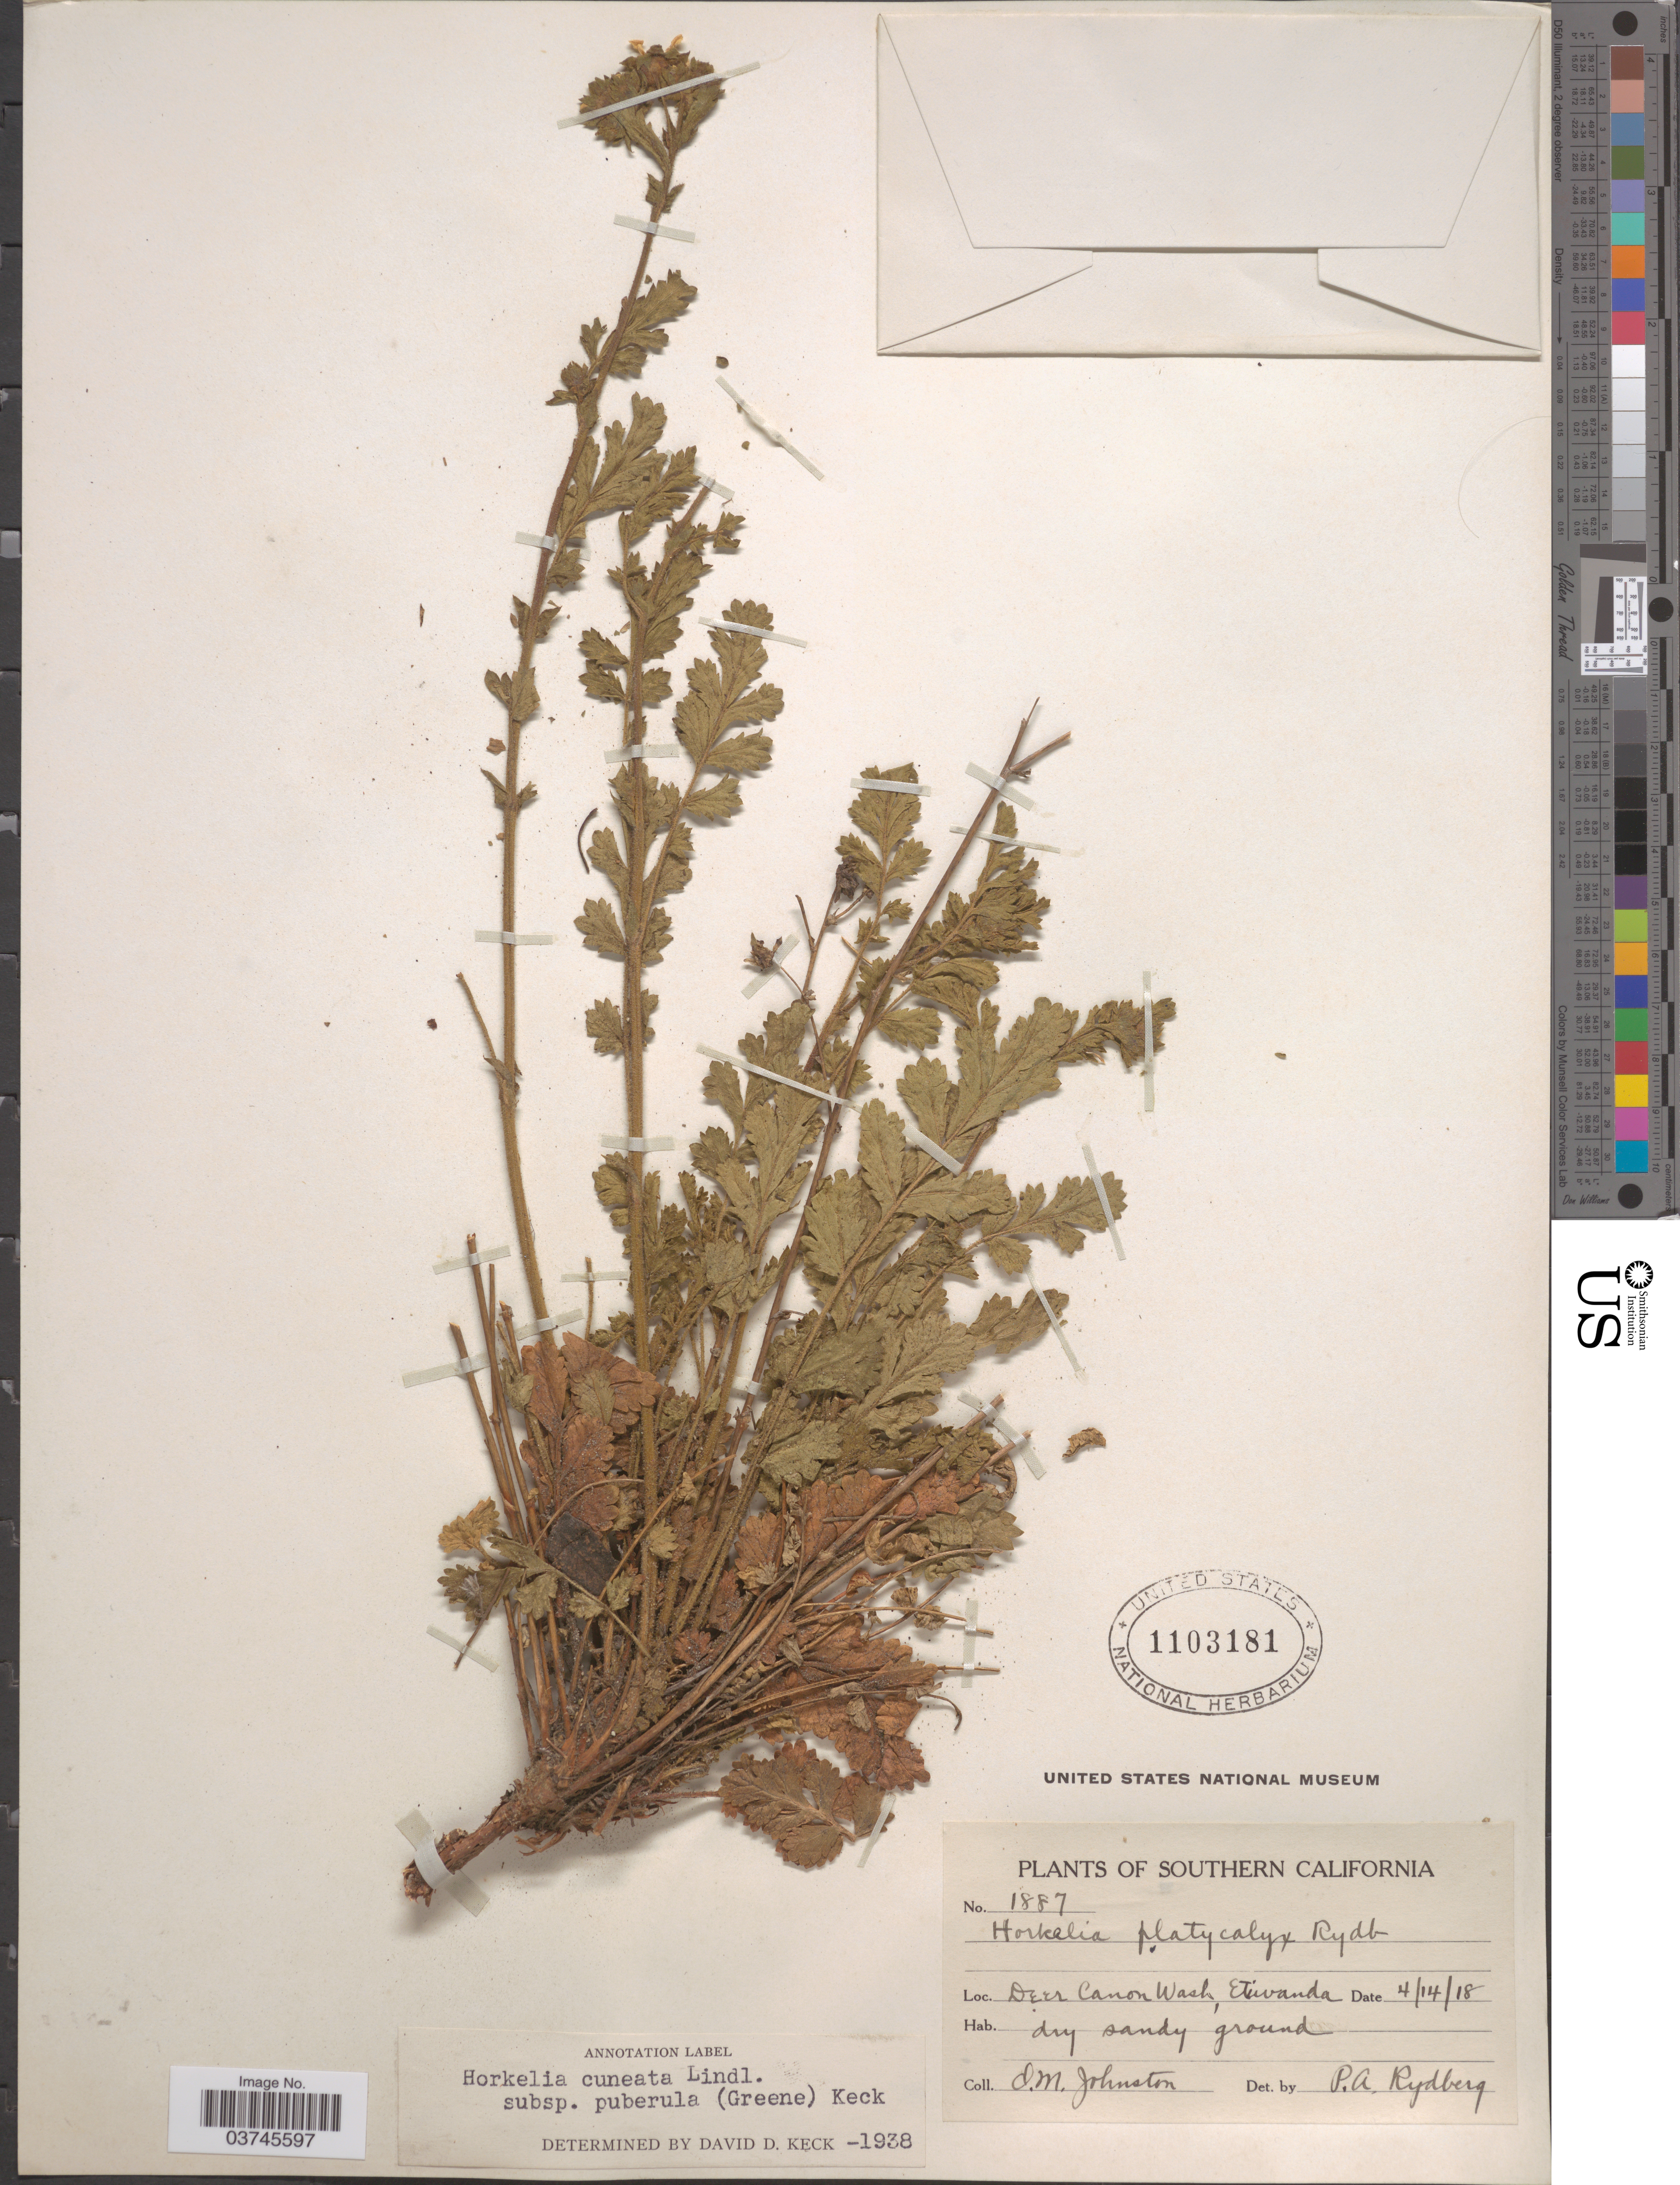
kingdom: Plantae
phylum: Tracheophyta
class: Magnoliopsida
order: Rosales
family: Rosaceae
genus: Potentilla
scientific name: Potentilla lindleyi var. puberula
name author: (Rydb.) Jeps.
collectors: I.M. Johnston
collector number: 1887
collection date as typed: Transcribed d/m/y: 14/4/18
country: United States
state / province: California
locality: Southern California. Deer Canon Wash, Etiwanda.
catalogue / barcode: US 1103181